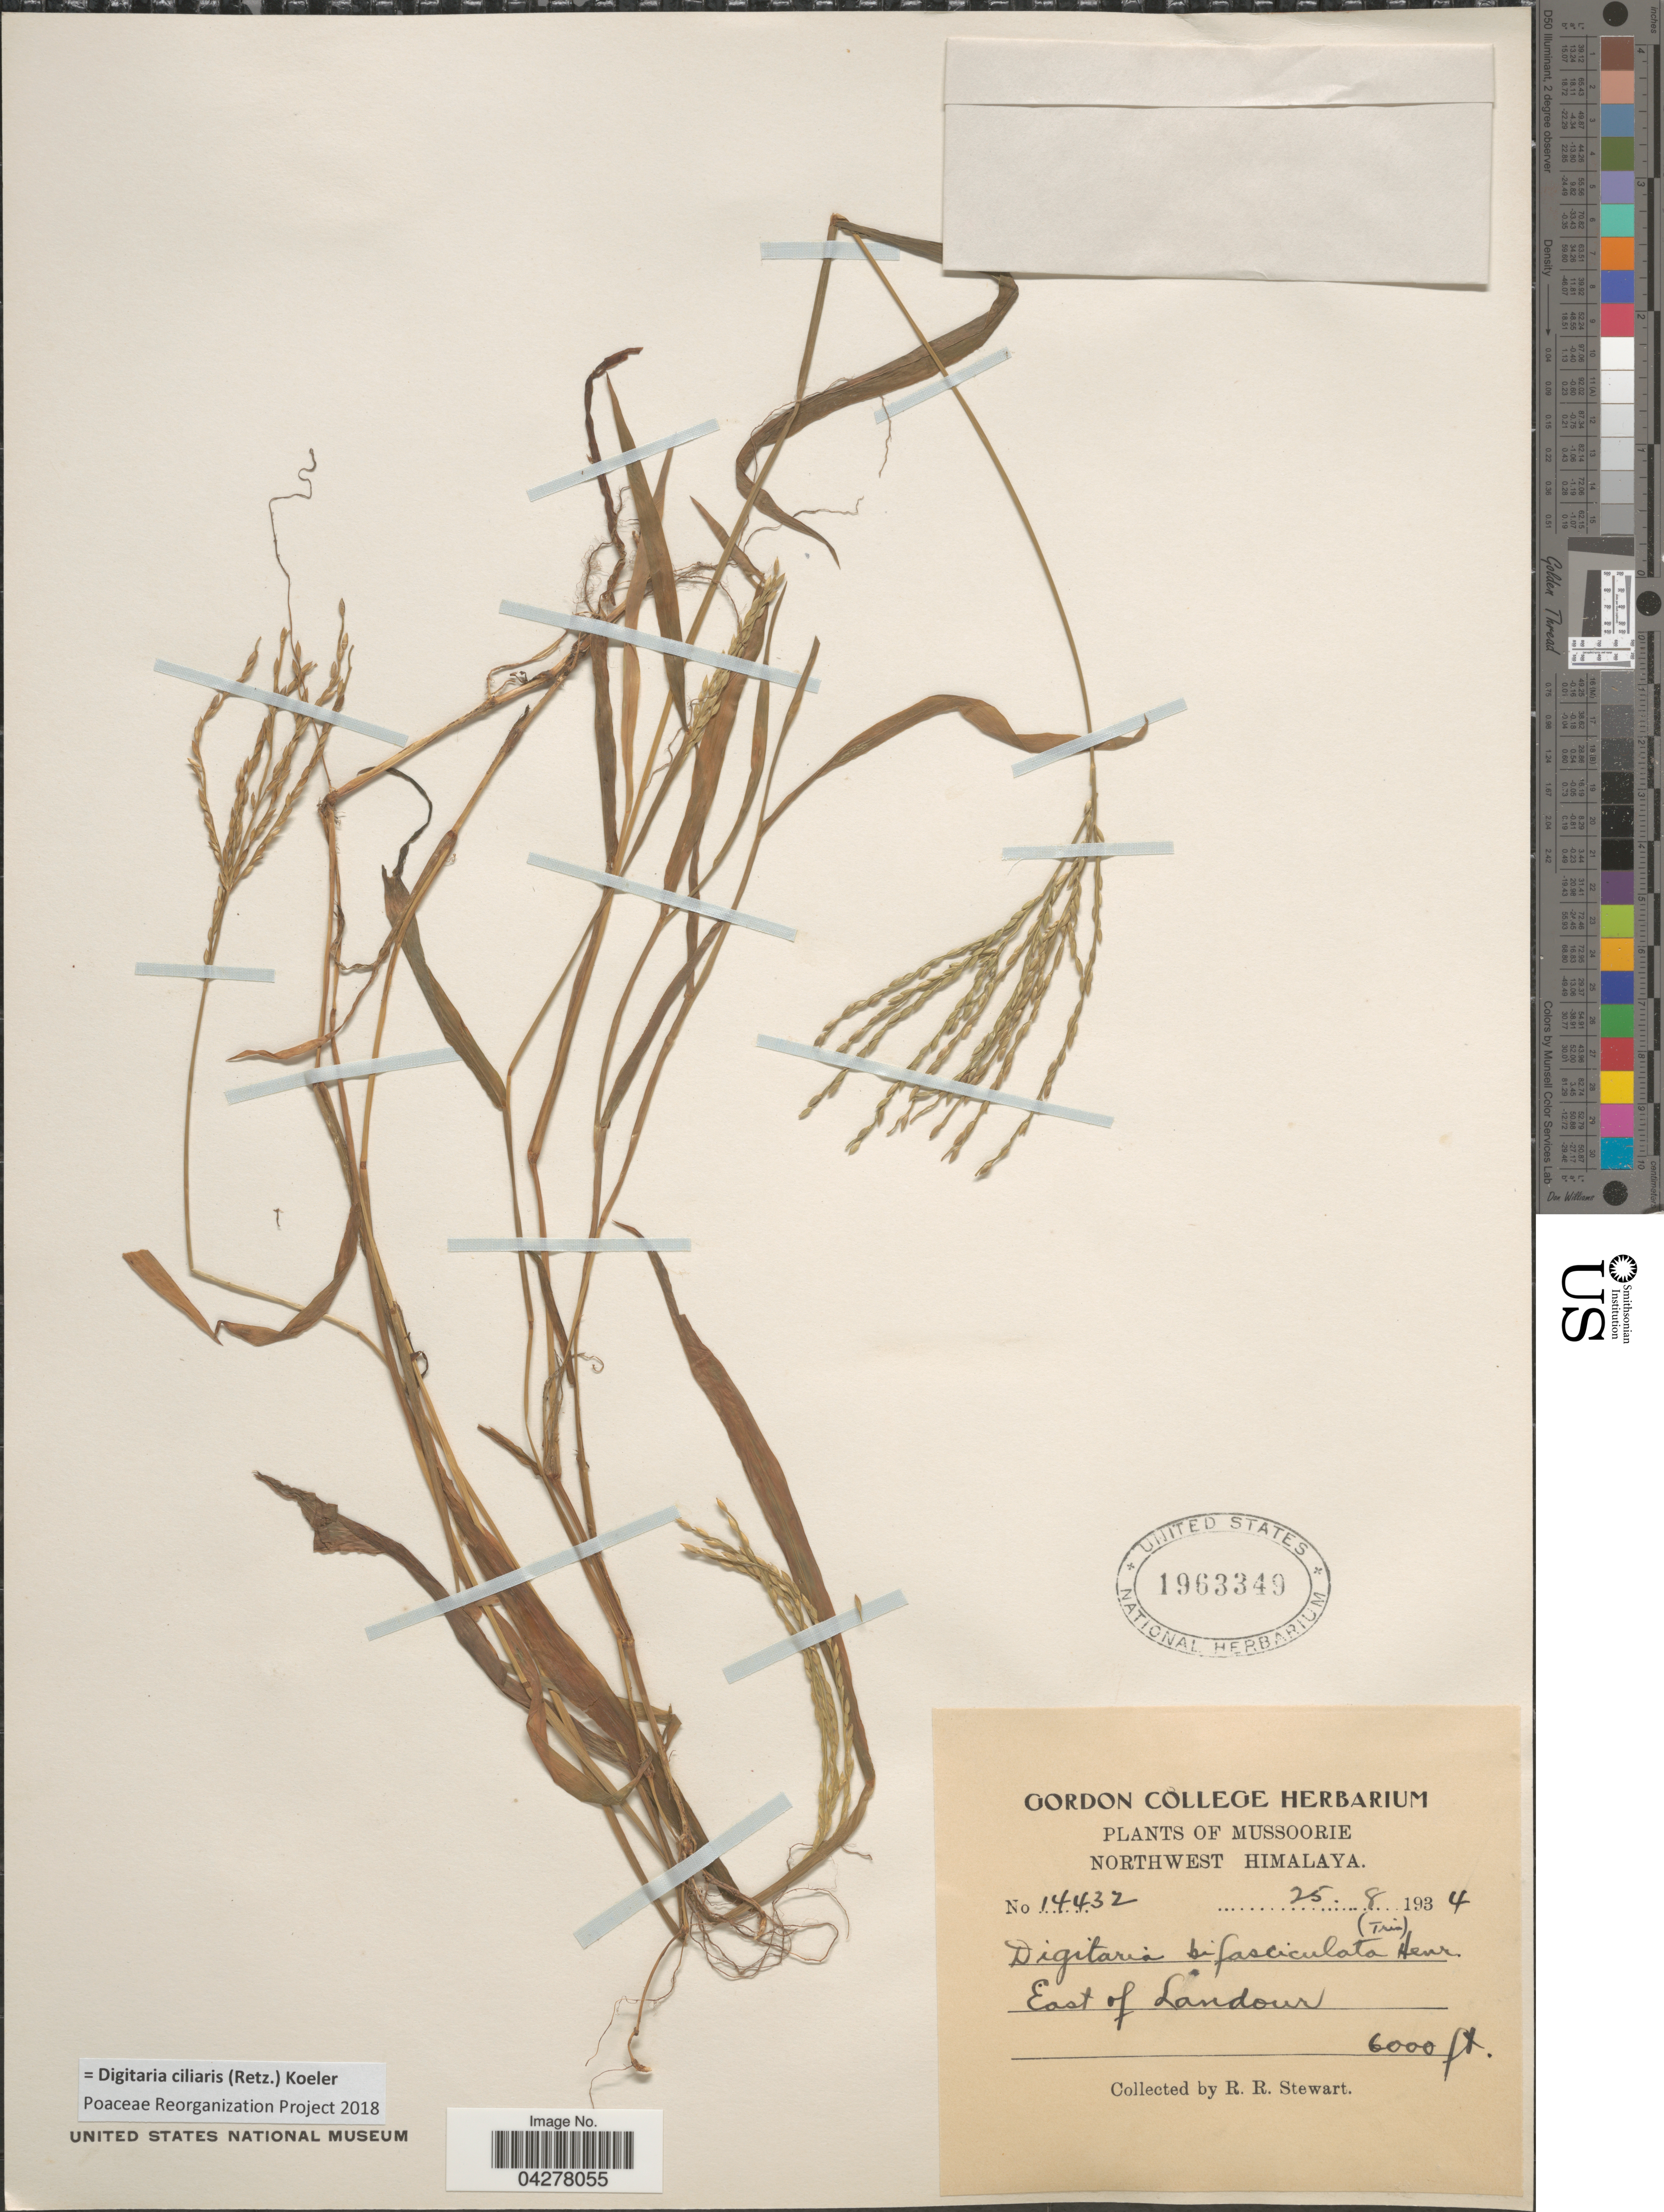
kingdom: Plantae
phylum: Tracheophyta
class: Liliopsida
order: Poales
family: Poaceae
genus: Digitaria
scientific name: Digitaria compacta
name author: (Roth) Veldkamp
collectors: R. Stewart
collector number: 14432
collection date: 1934-08-25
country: India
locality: Mussoorie. Northwest Himalaya. East of Landour.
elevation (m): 1829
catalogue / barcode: US 1963349